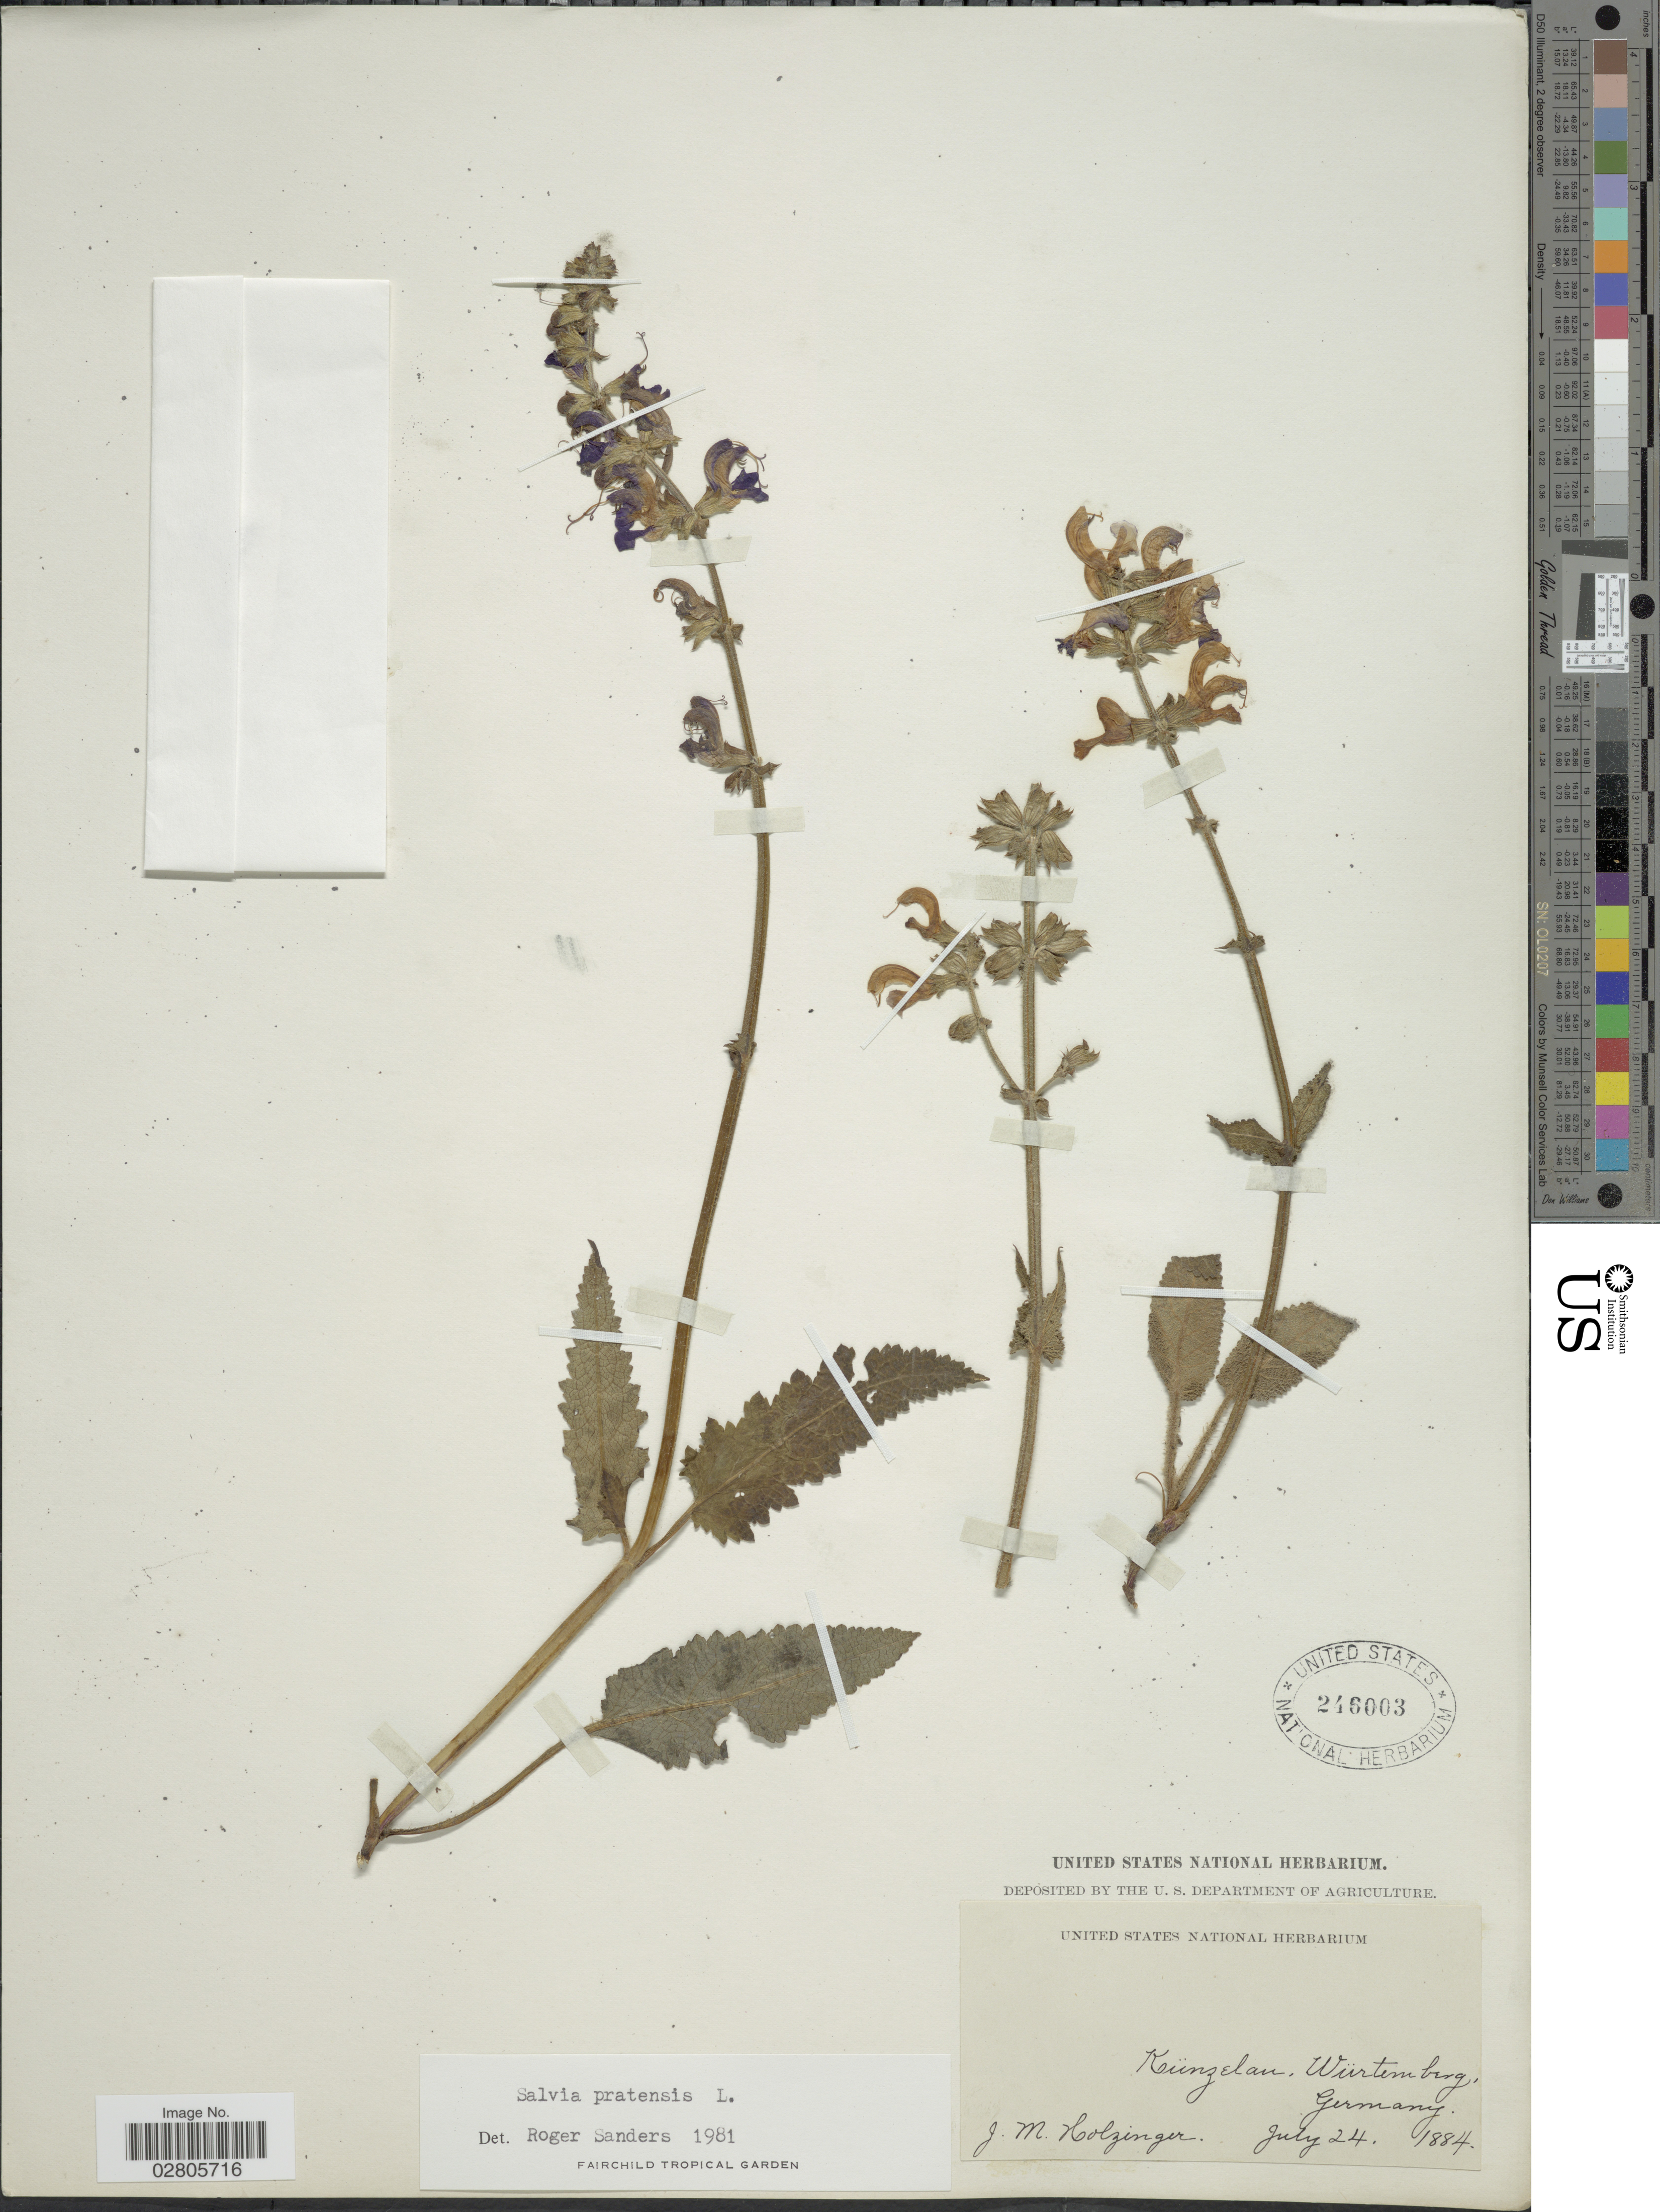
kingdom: Plantae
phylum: Tracheophyta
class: Magnoliopsida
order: Lamiales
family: Lamiaceae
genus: Salvia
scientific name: Salvia pratensis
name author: L.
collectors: J. M. Holzinger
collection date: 1884-07-24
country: Germany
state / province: Baden-Württemberg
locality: Künzelan. Würtemberg.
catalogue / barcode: US 246003